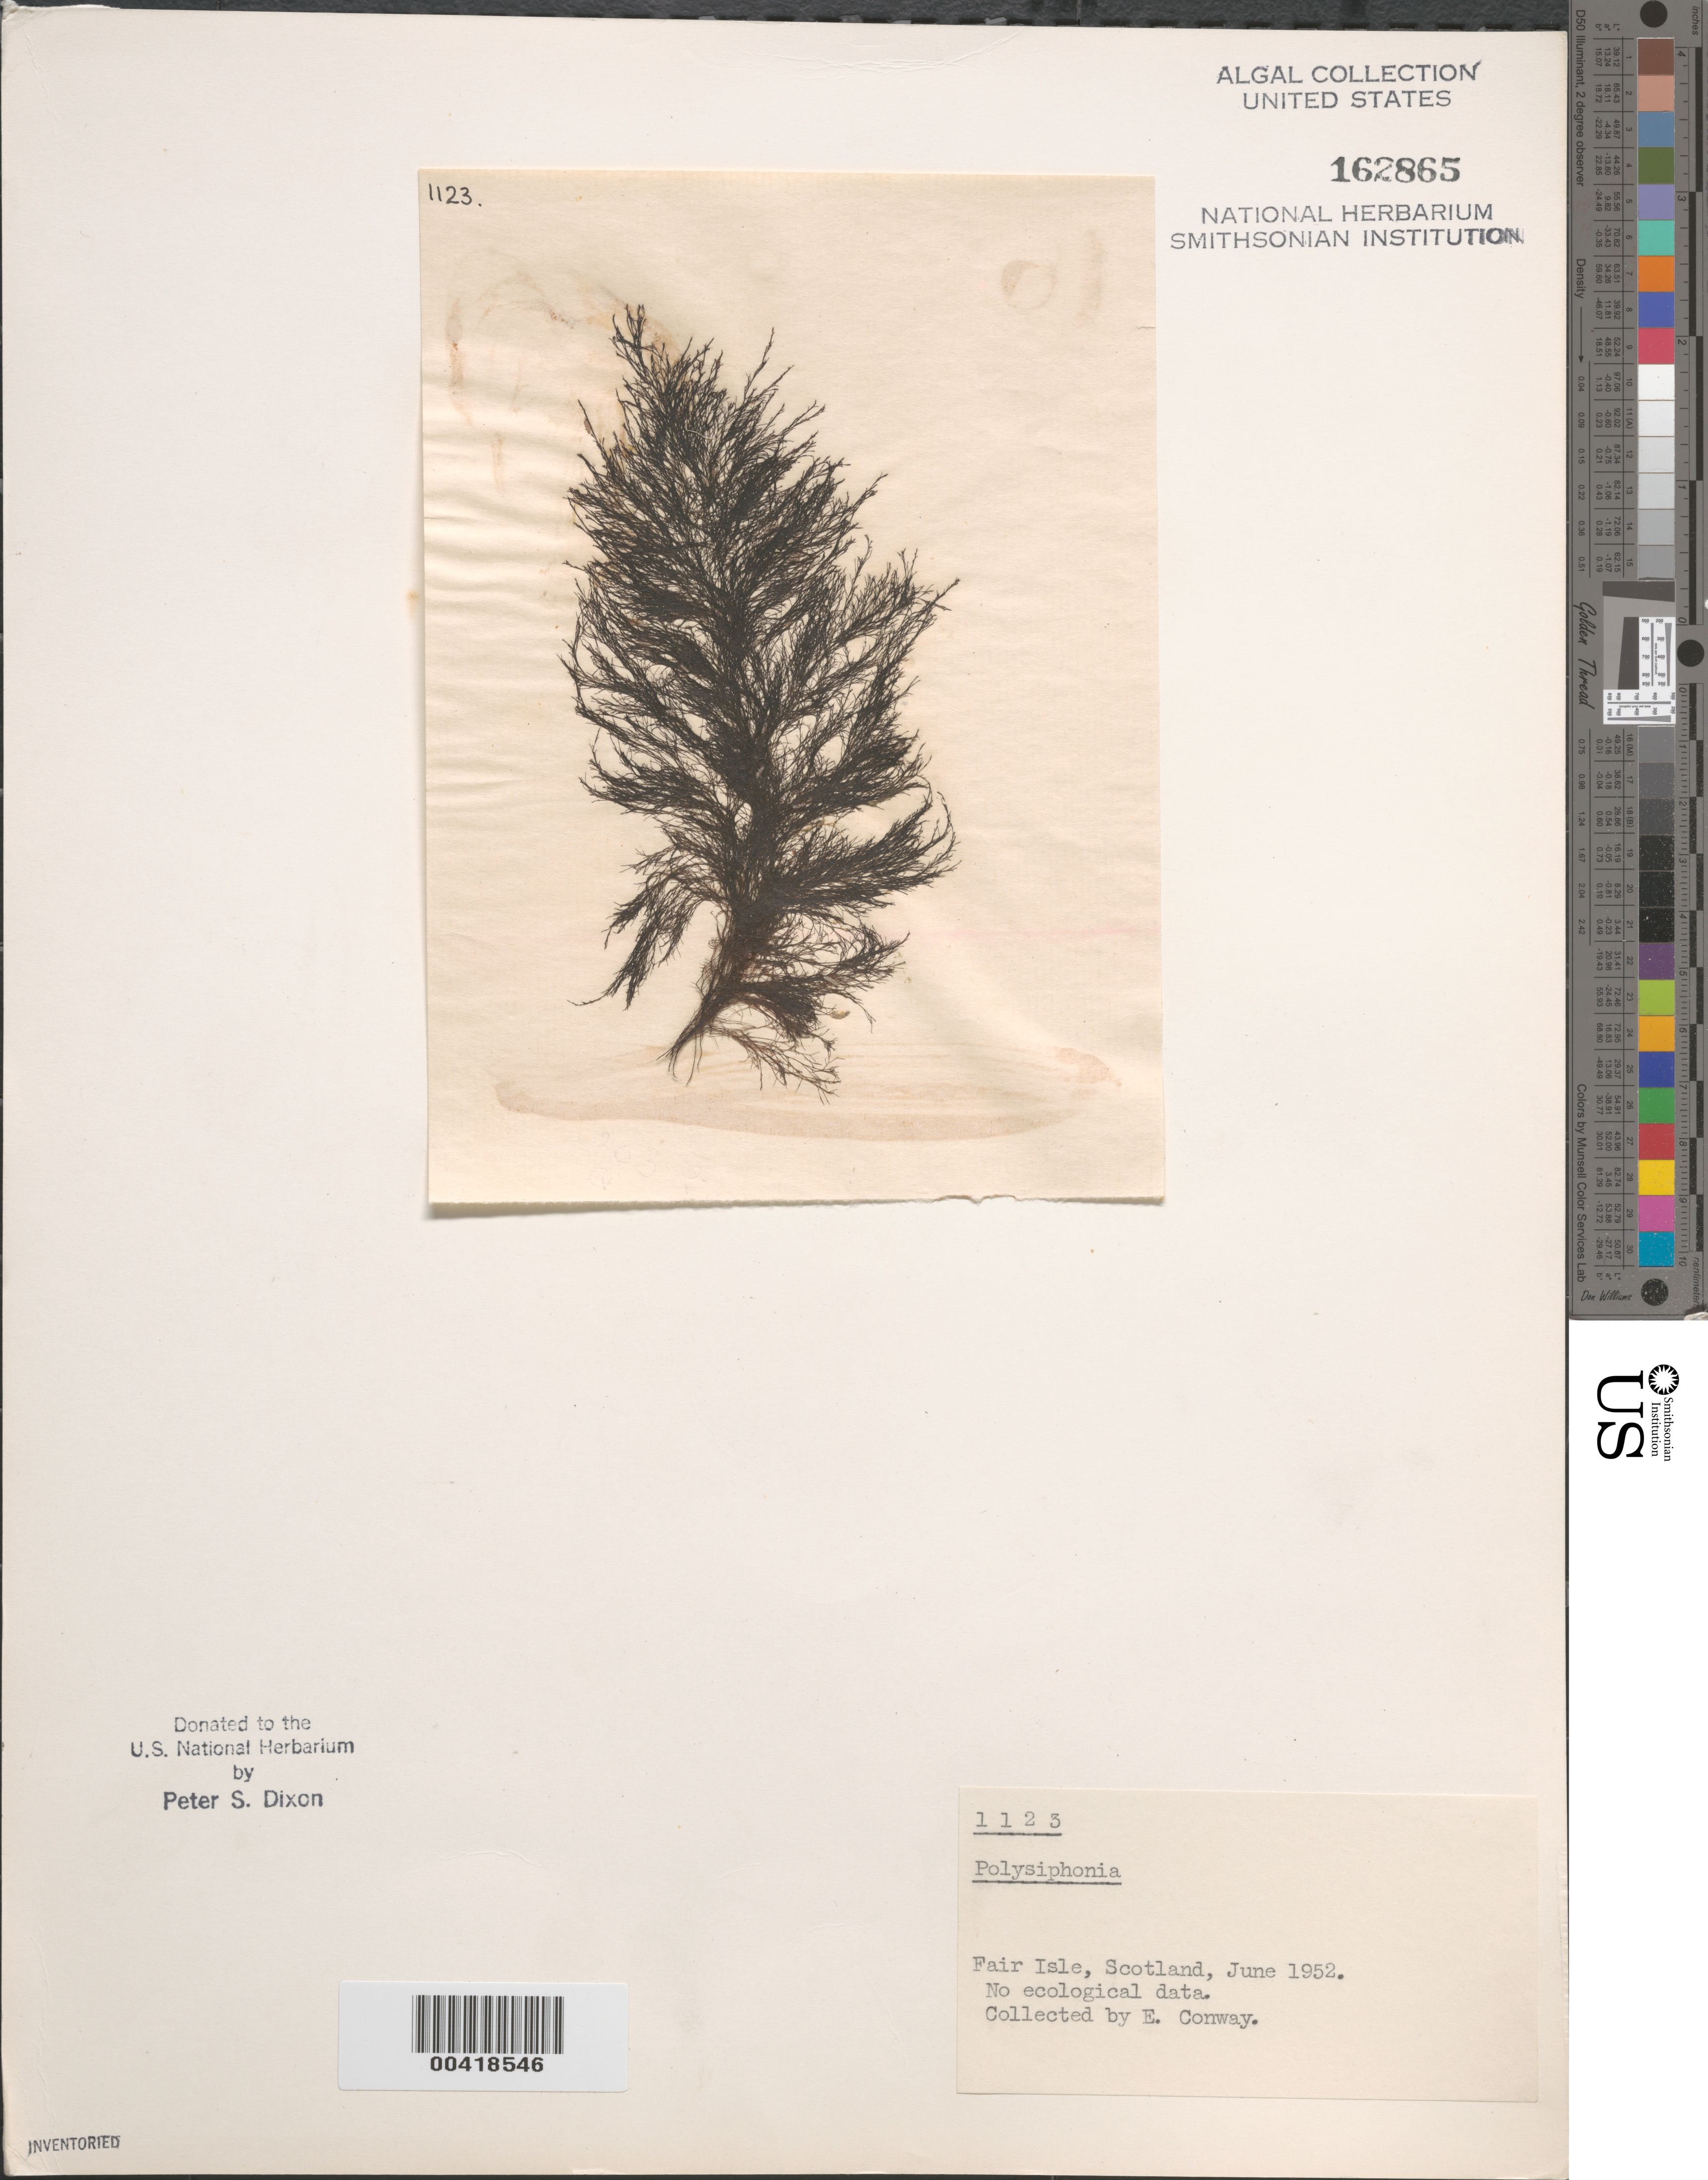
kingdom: Plantae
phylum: Rhodophyta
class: Florideophyceae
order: Ceramiales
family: Rhodomelaceae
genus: Polysiphonia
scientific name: Polysiphonia sp.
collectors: E. Conway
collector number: PSD 1123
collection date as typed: Jun 1952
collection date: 1952-06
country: United Kingdom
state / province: Scotland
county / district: Shetland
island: Fair Isle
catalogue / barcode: US 162865